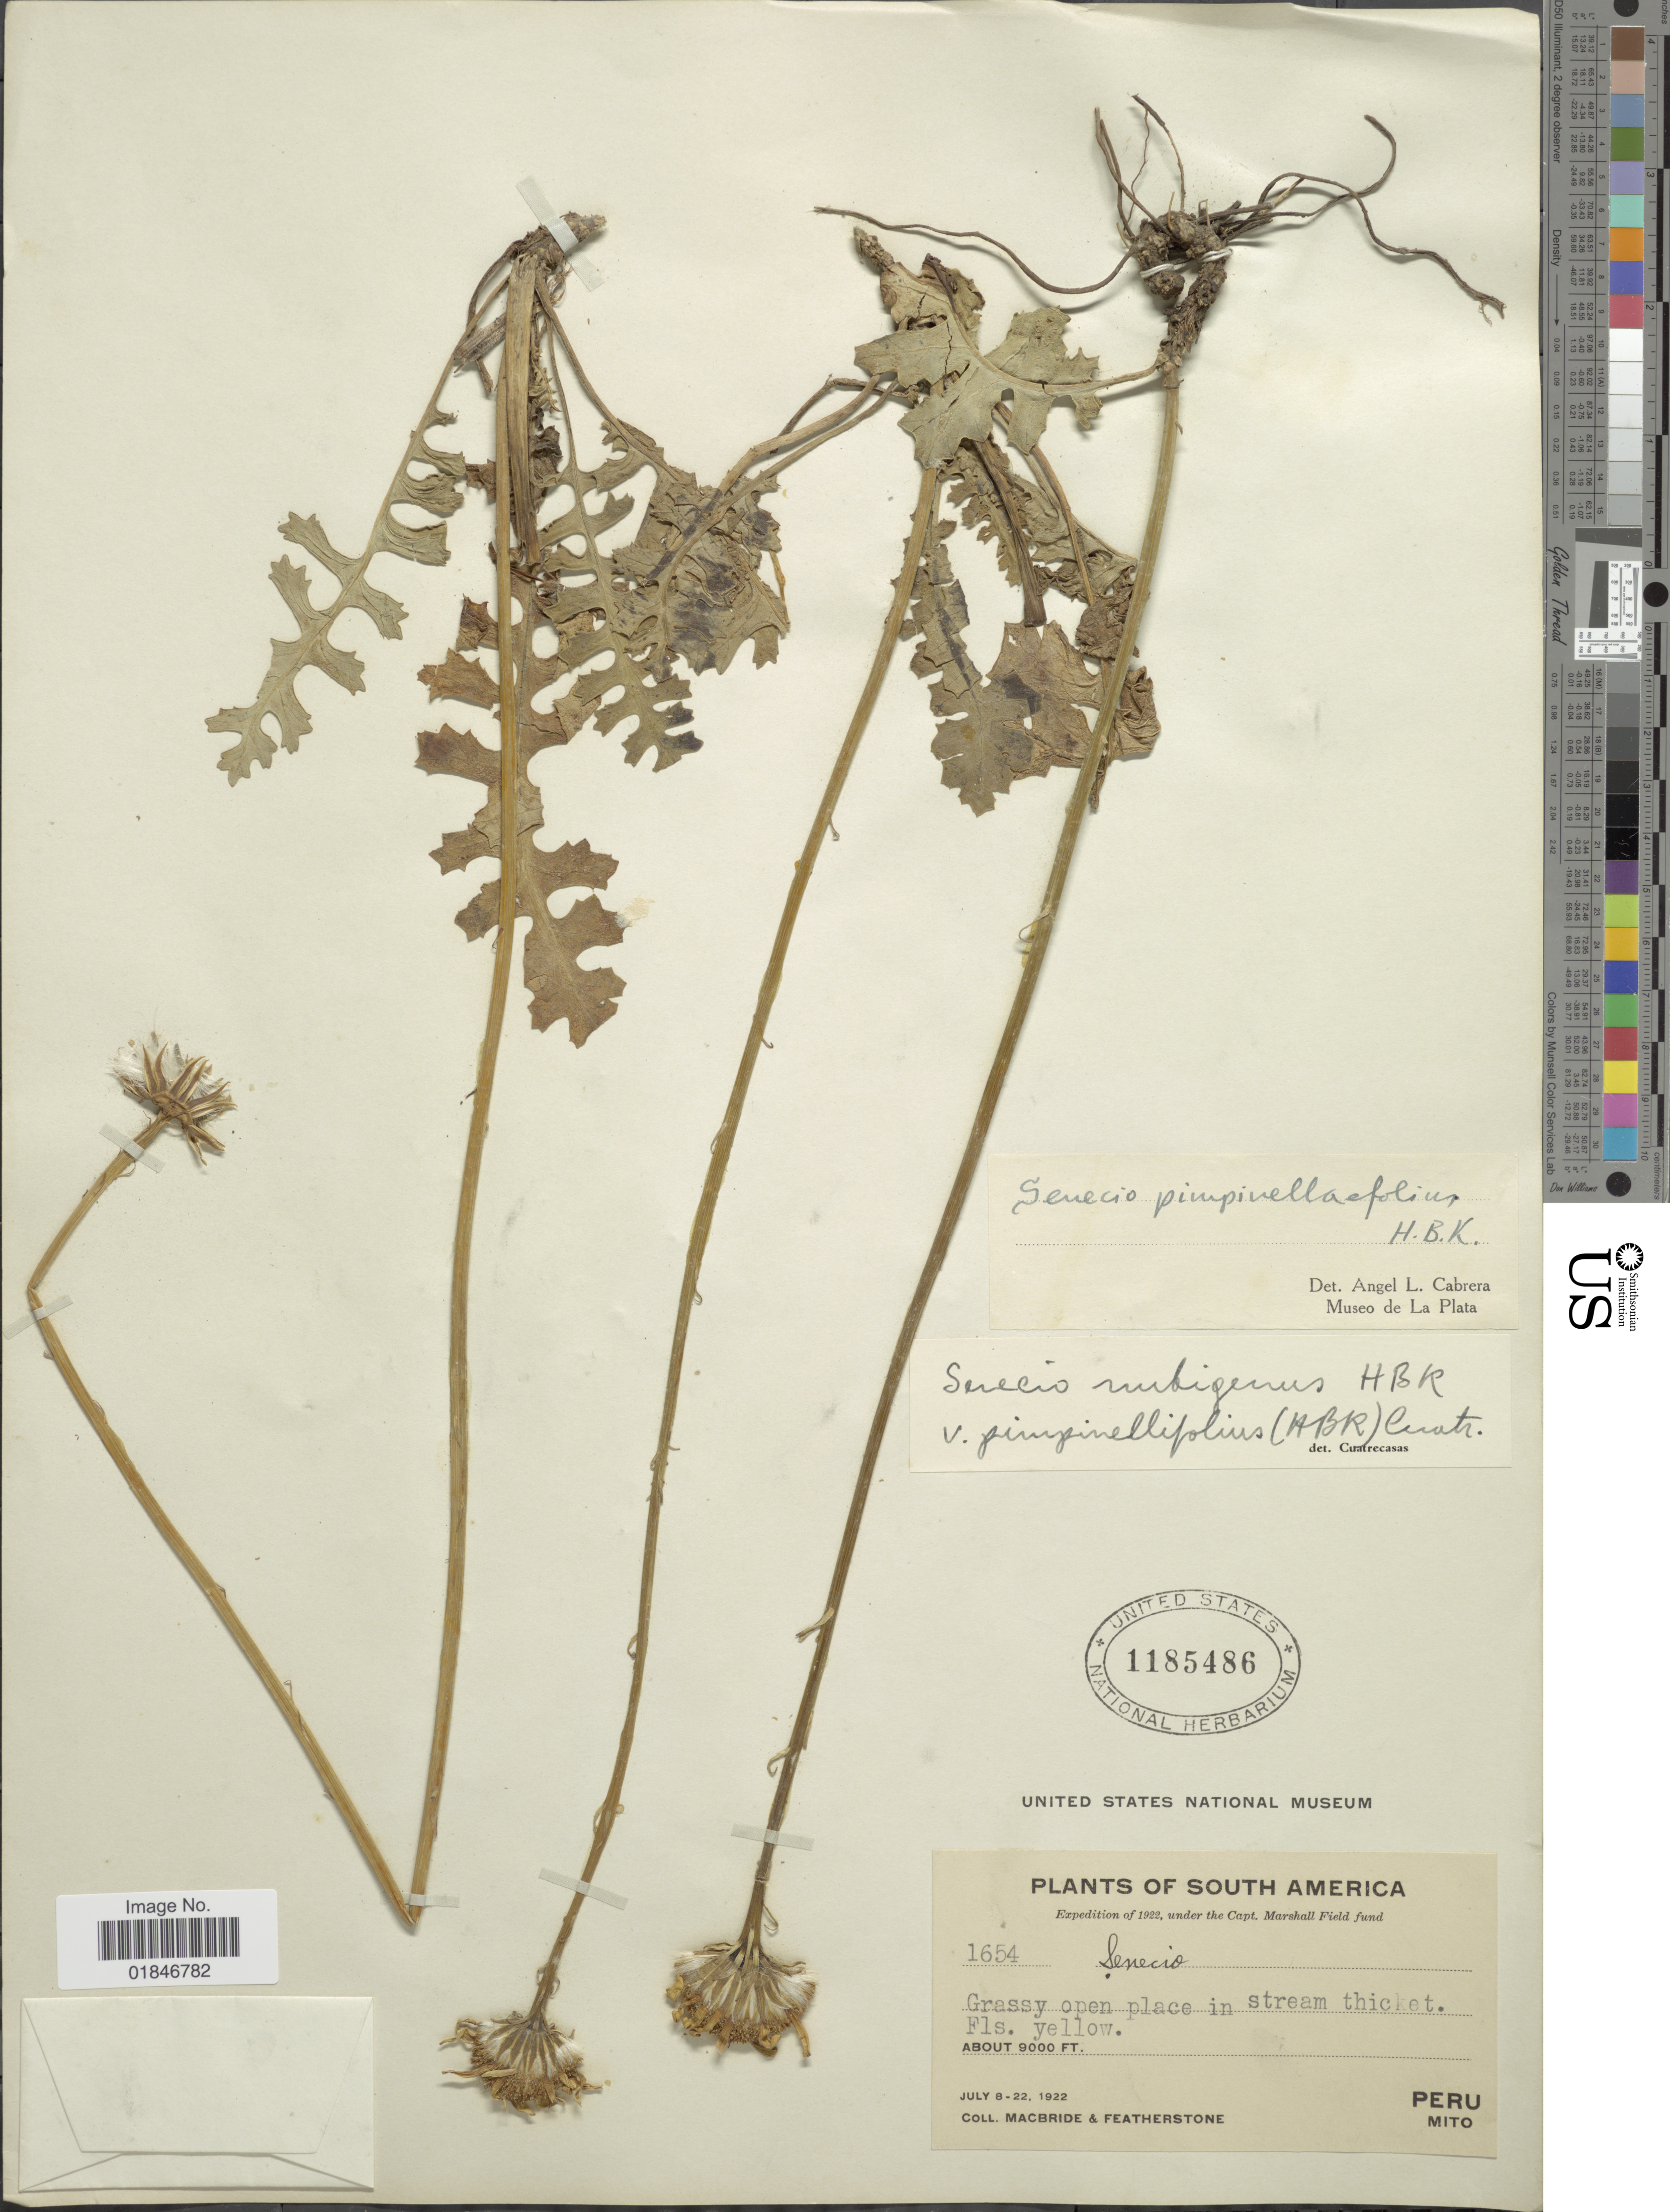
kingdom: Plantae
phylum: Tracheophyta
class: Magnoliopsida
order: Asterales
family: Asteraceae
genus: Dorobaea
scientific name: Dorobaea pimpinellifolia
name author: (Kunth) B. Nord.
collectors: Macbride, -- & -. Featherstone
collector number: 1654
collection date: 1922-07-08/1922-07-22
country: Peru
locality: South-America. Peru Mito.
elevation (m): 2743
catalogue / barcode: US 1185486